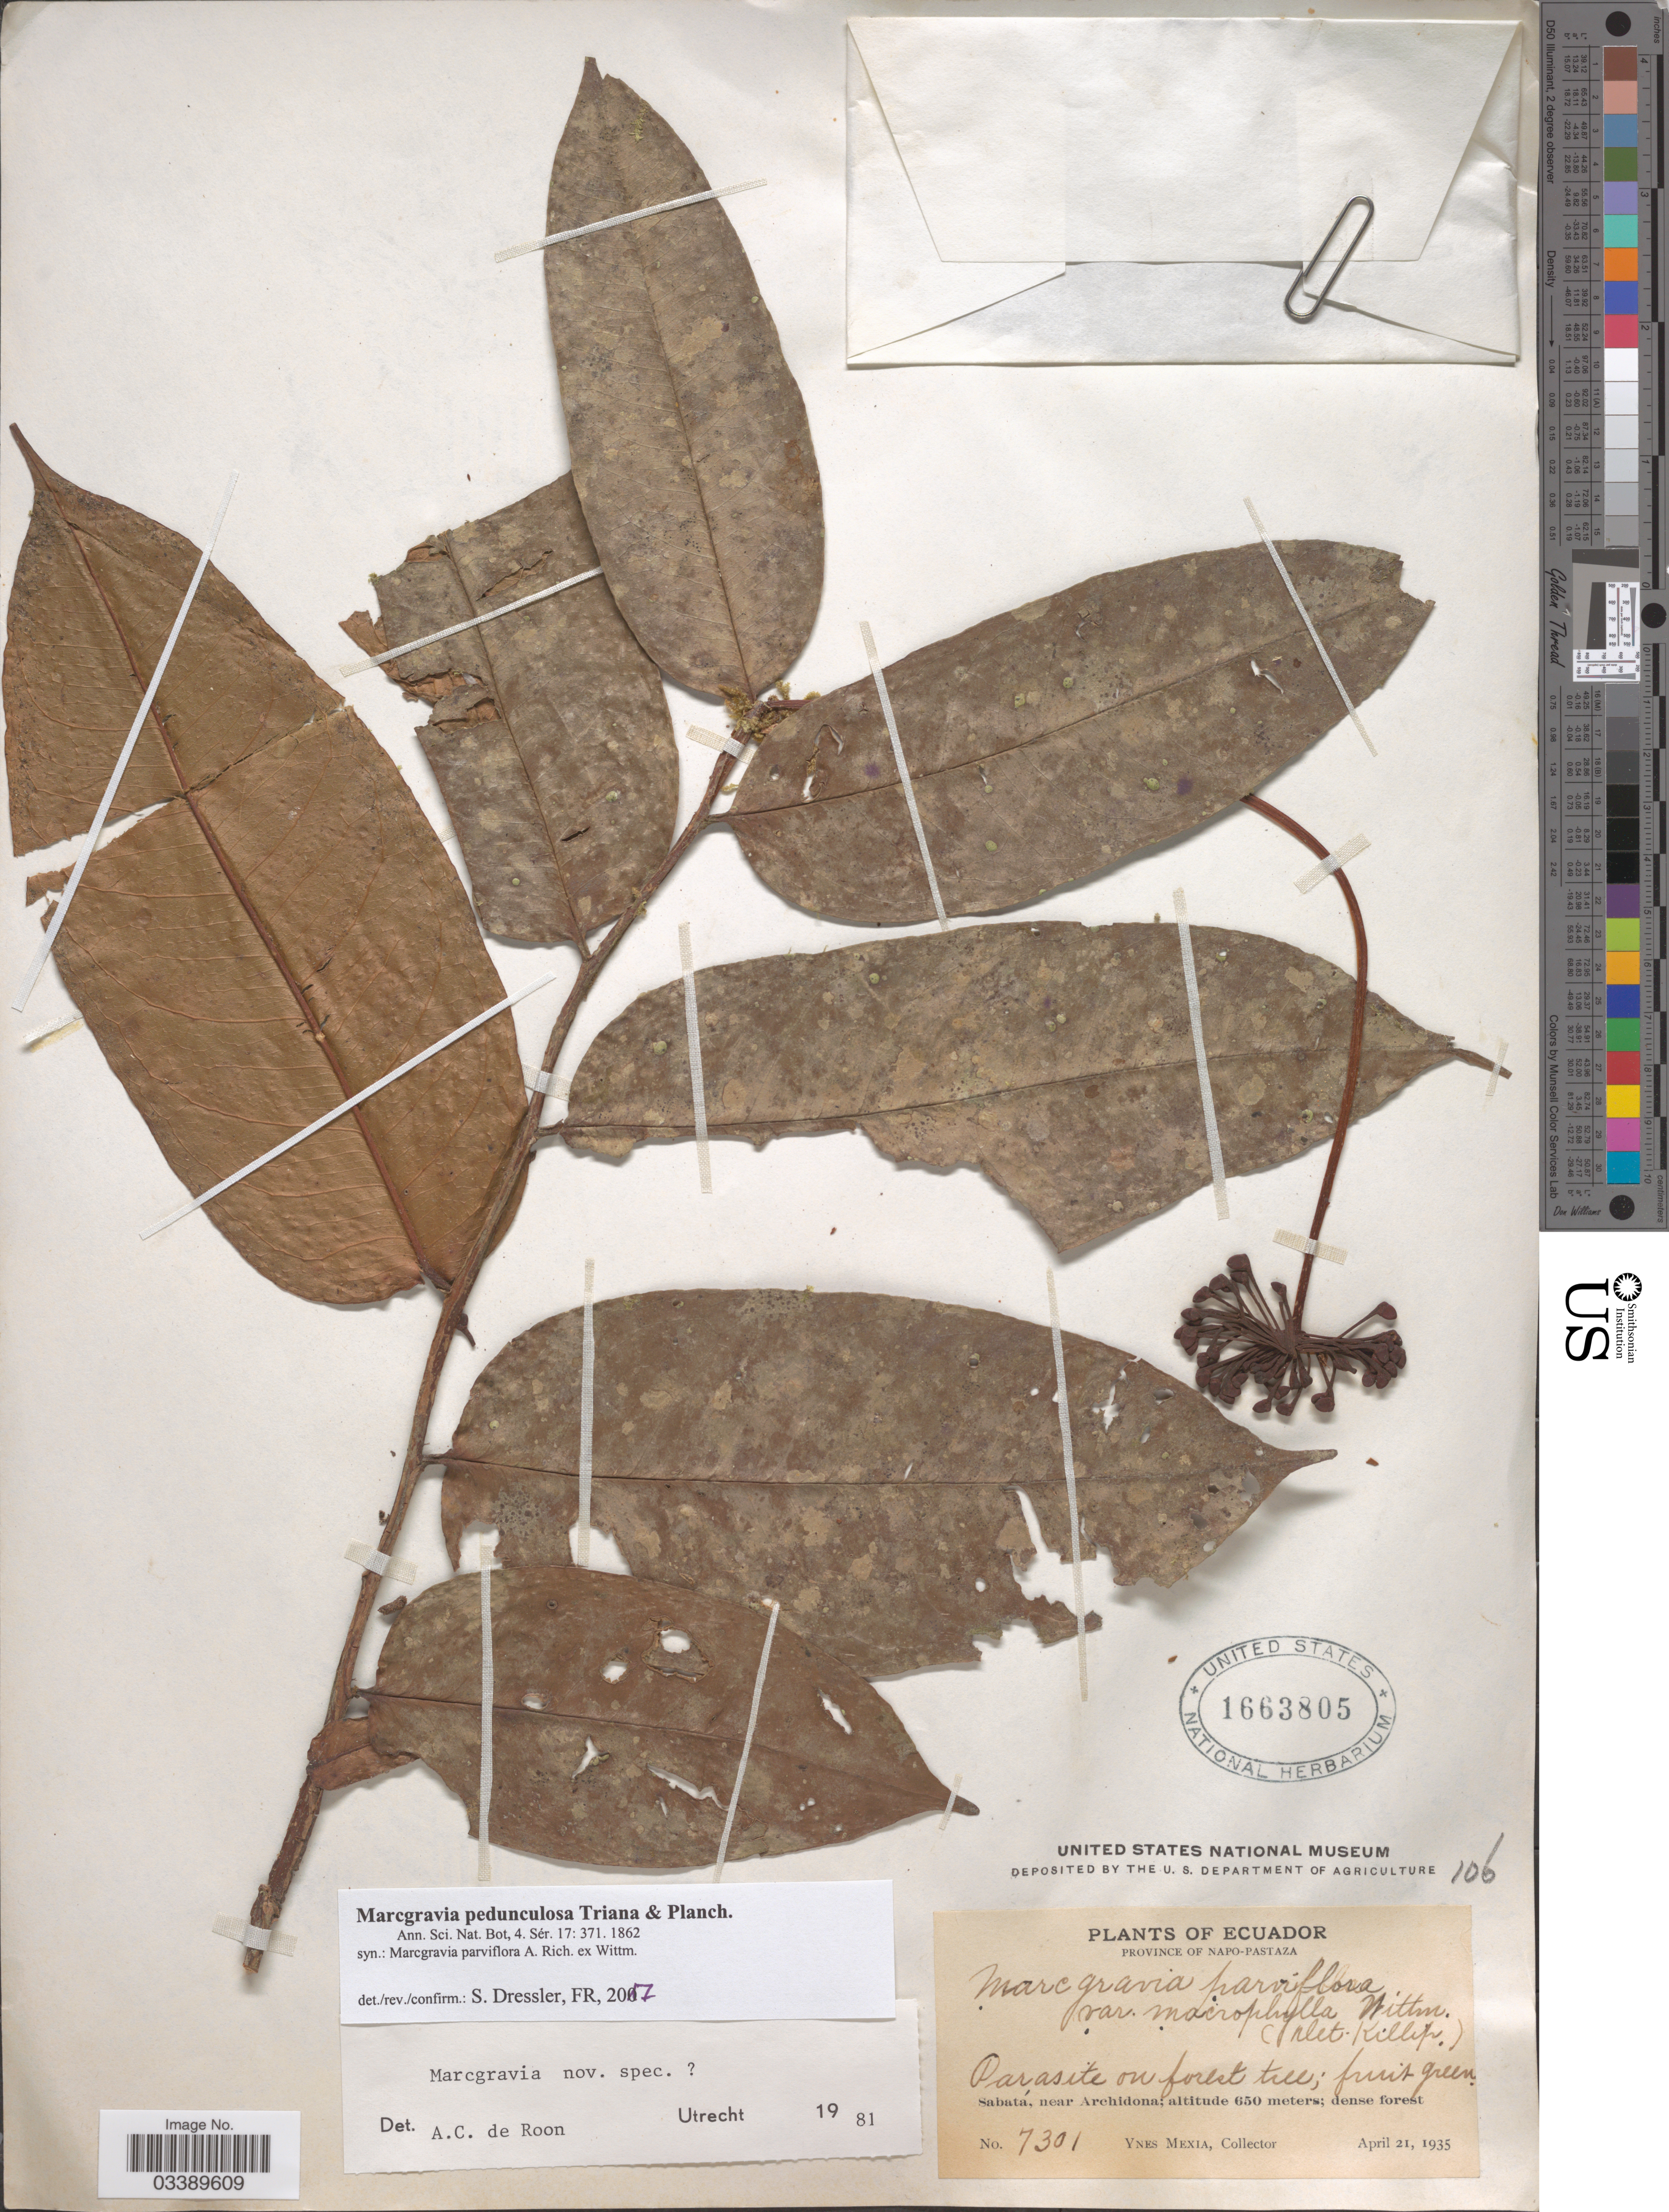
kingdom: Plantae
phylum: Tracheophyta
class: Magnoliopsida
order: Ericales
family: Marcgraviaceae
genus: Marcgravia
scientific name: Marcgravia pedunculosa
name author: Triana & Planch.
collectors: Y. Mexia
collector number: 7301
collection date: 1935-04-21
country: Ecuador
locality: Province of Napo-Pastaza. Sabatá, near Archidona.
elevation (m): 650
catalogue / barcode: US 1663805